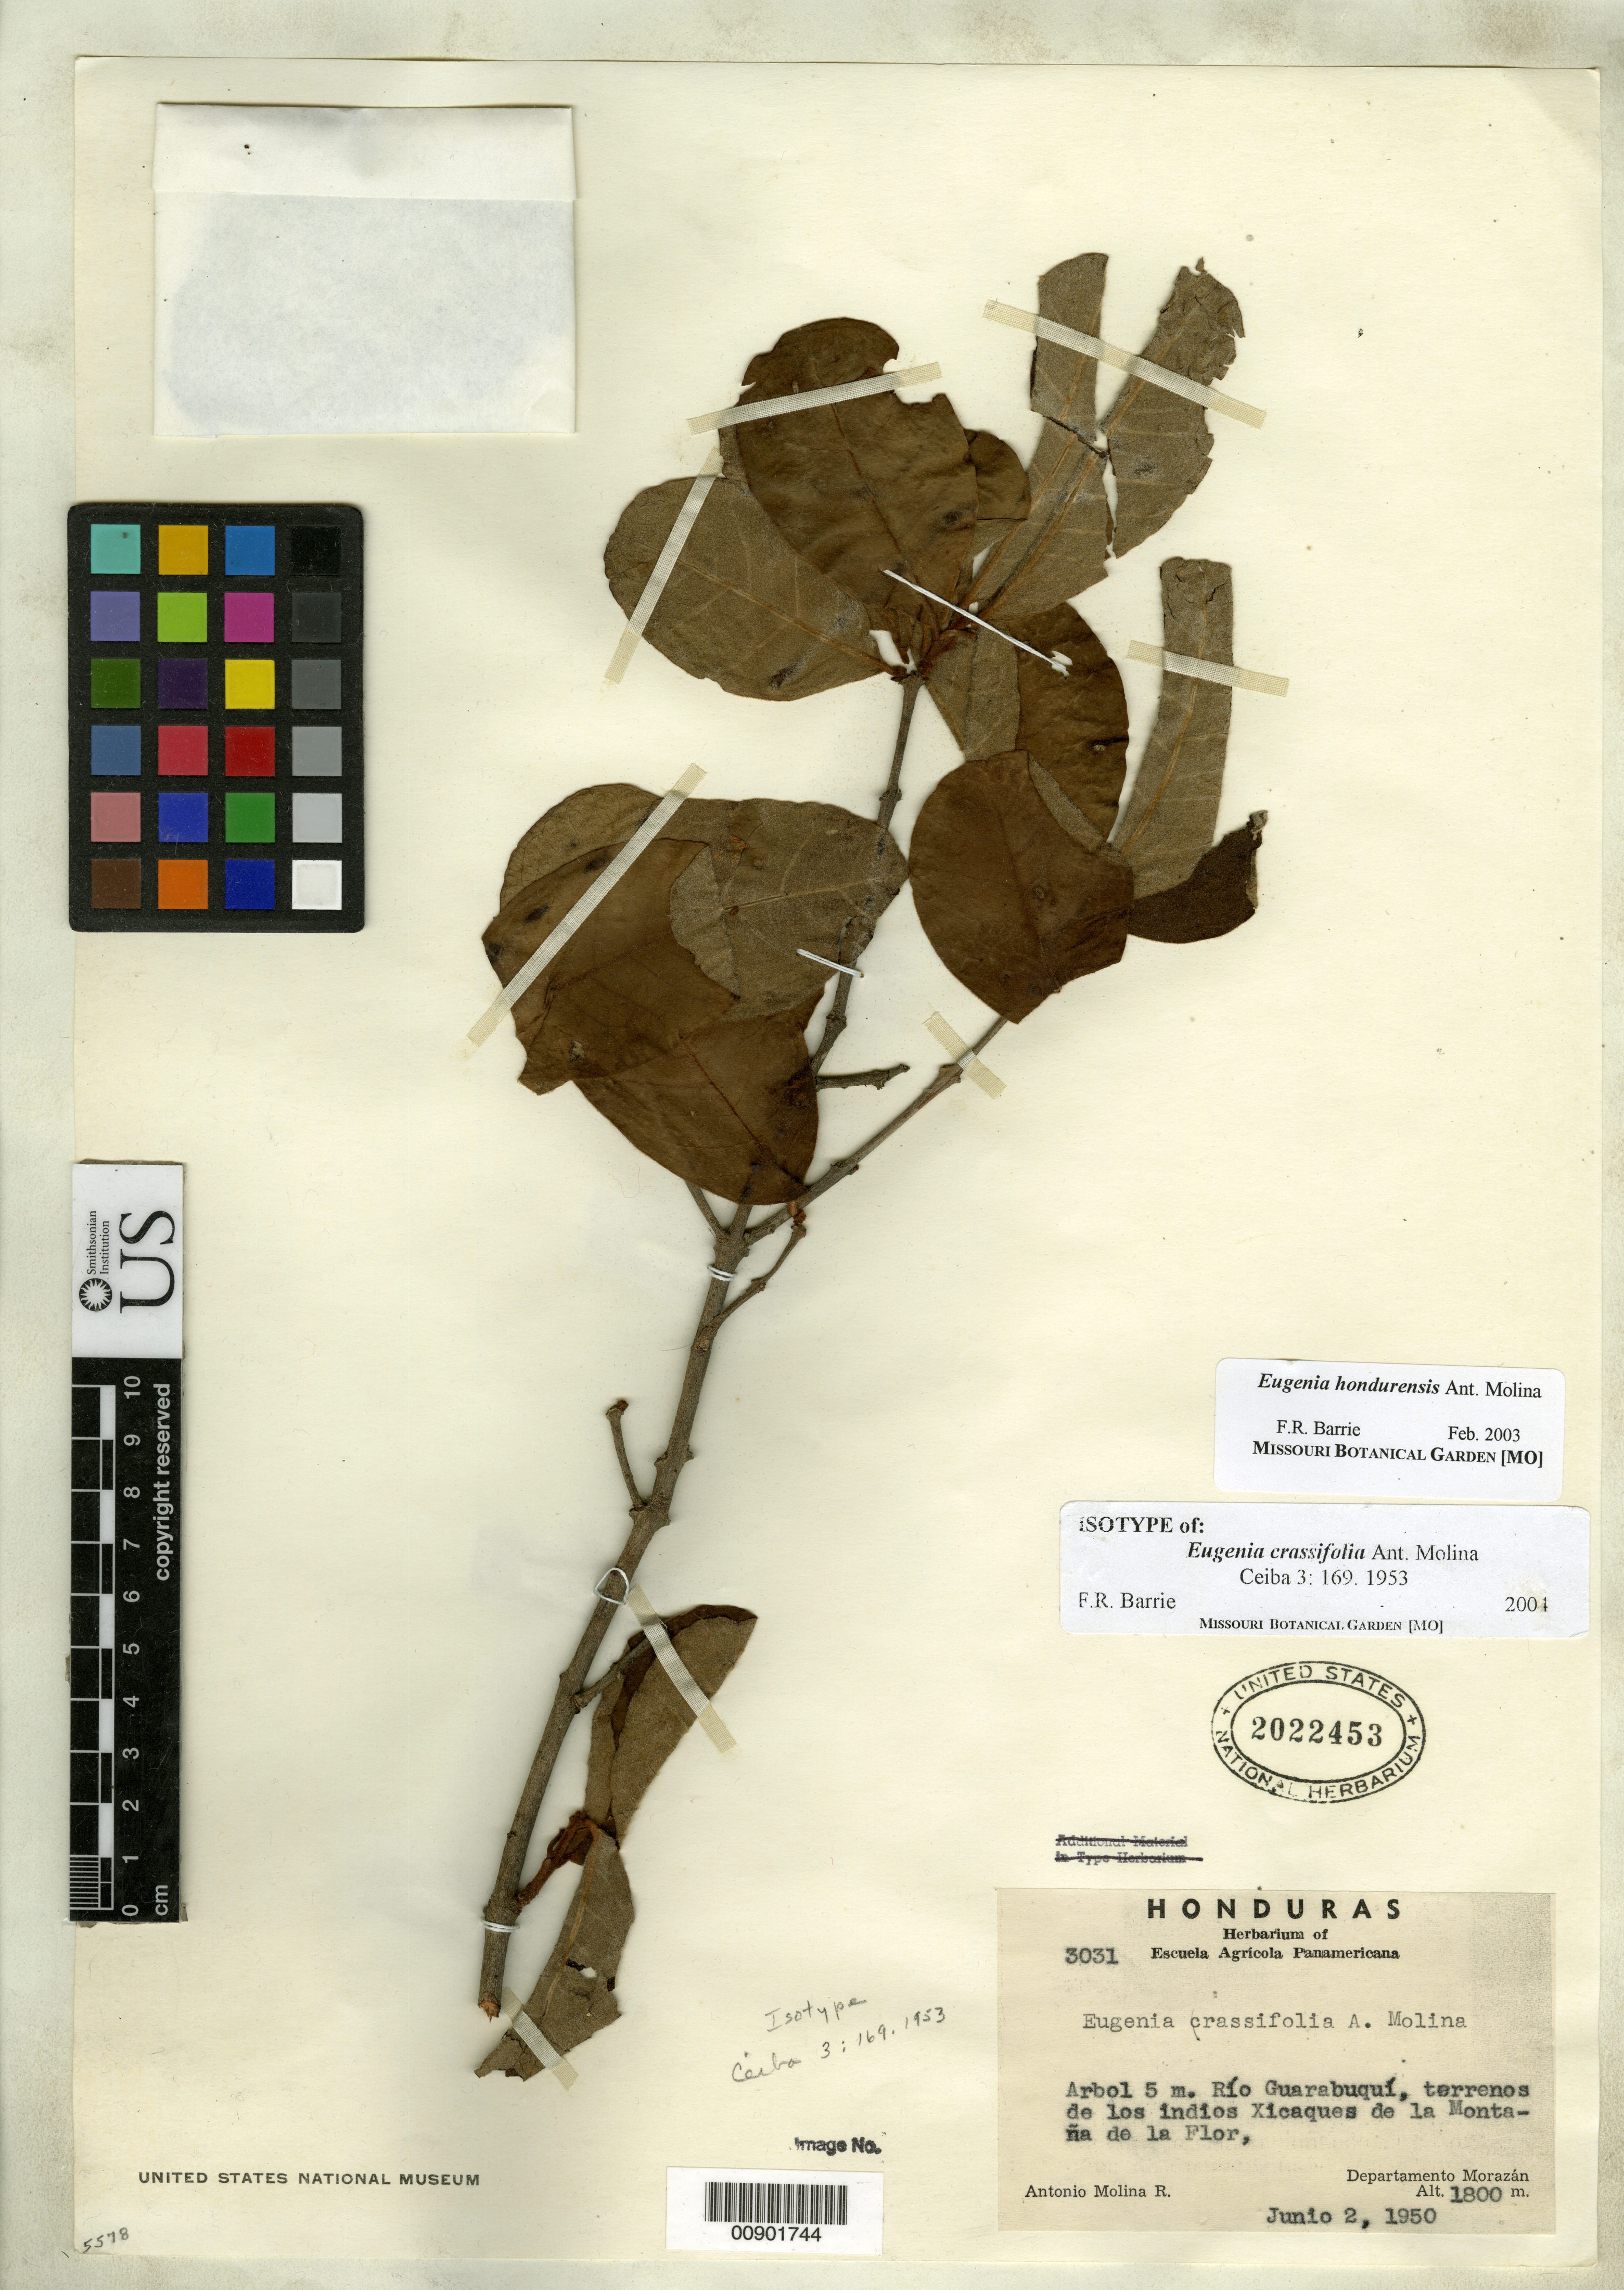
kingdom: Plantae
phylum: Tracheophyta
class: Magnoliopsida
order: Myrtales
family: Myrtaceae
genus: Eugenia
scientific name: Eugenia crassifolia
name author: Ant. Molina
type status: Isotype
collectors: A. Molina R.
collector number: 3031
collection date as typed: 02 Jun 1950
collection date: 1950-06-02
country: Honduras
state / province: Fco. Morazán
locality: Río Guarabuquí, terrenos de los indios Xicaques de la Montaña de la Flor, Departamento Morazán.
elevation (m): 1800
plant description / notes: Later homonym of Eugenia crassifolia DC. (1828).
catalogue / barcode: US 2022453